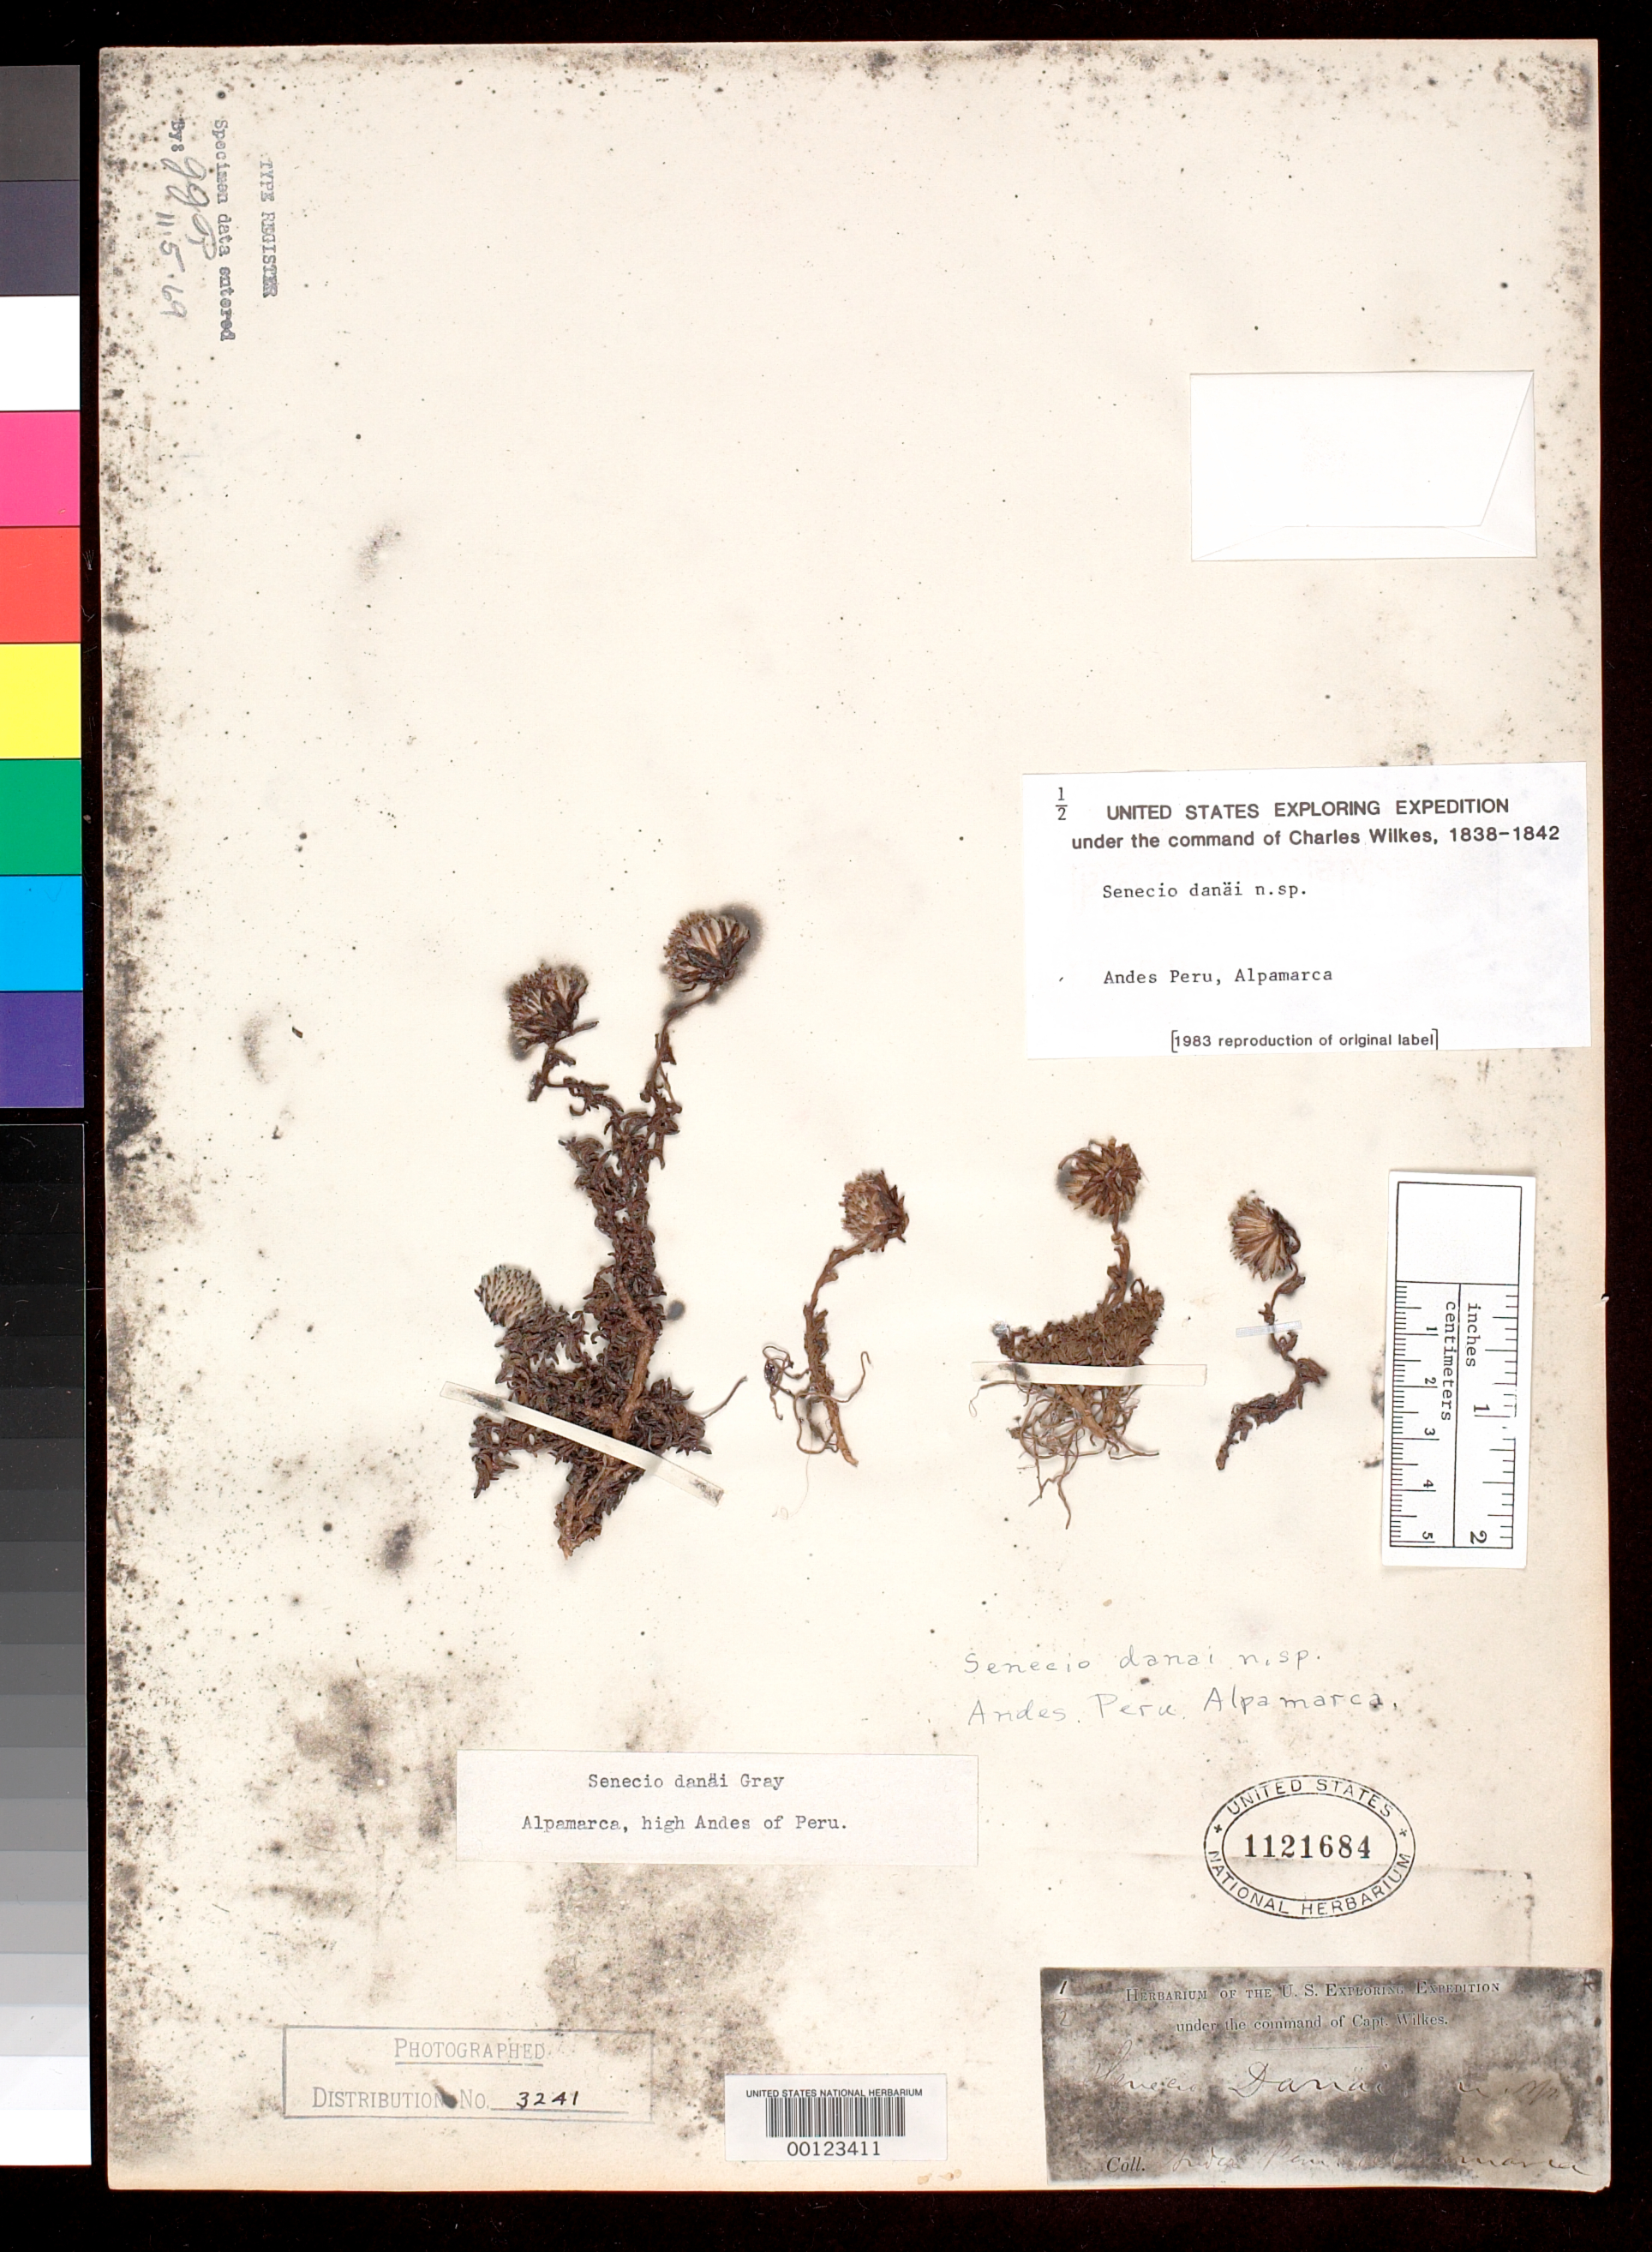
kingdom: Plantae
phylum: Tracheophyta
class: Magnoliopsida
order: Asterales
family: Asteraceae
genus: Senecio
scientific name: Senecio danal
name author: A. Gray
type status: Holotype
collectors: Wilkes Explor. Exped.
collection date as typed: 1838 to -- --- 1842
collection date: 1838/1842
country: Peru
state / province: Pasco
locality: Alpamarca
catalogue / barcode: US 1121684